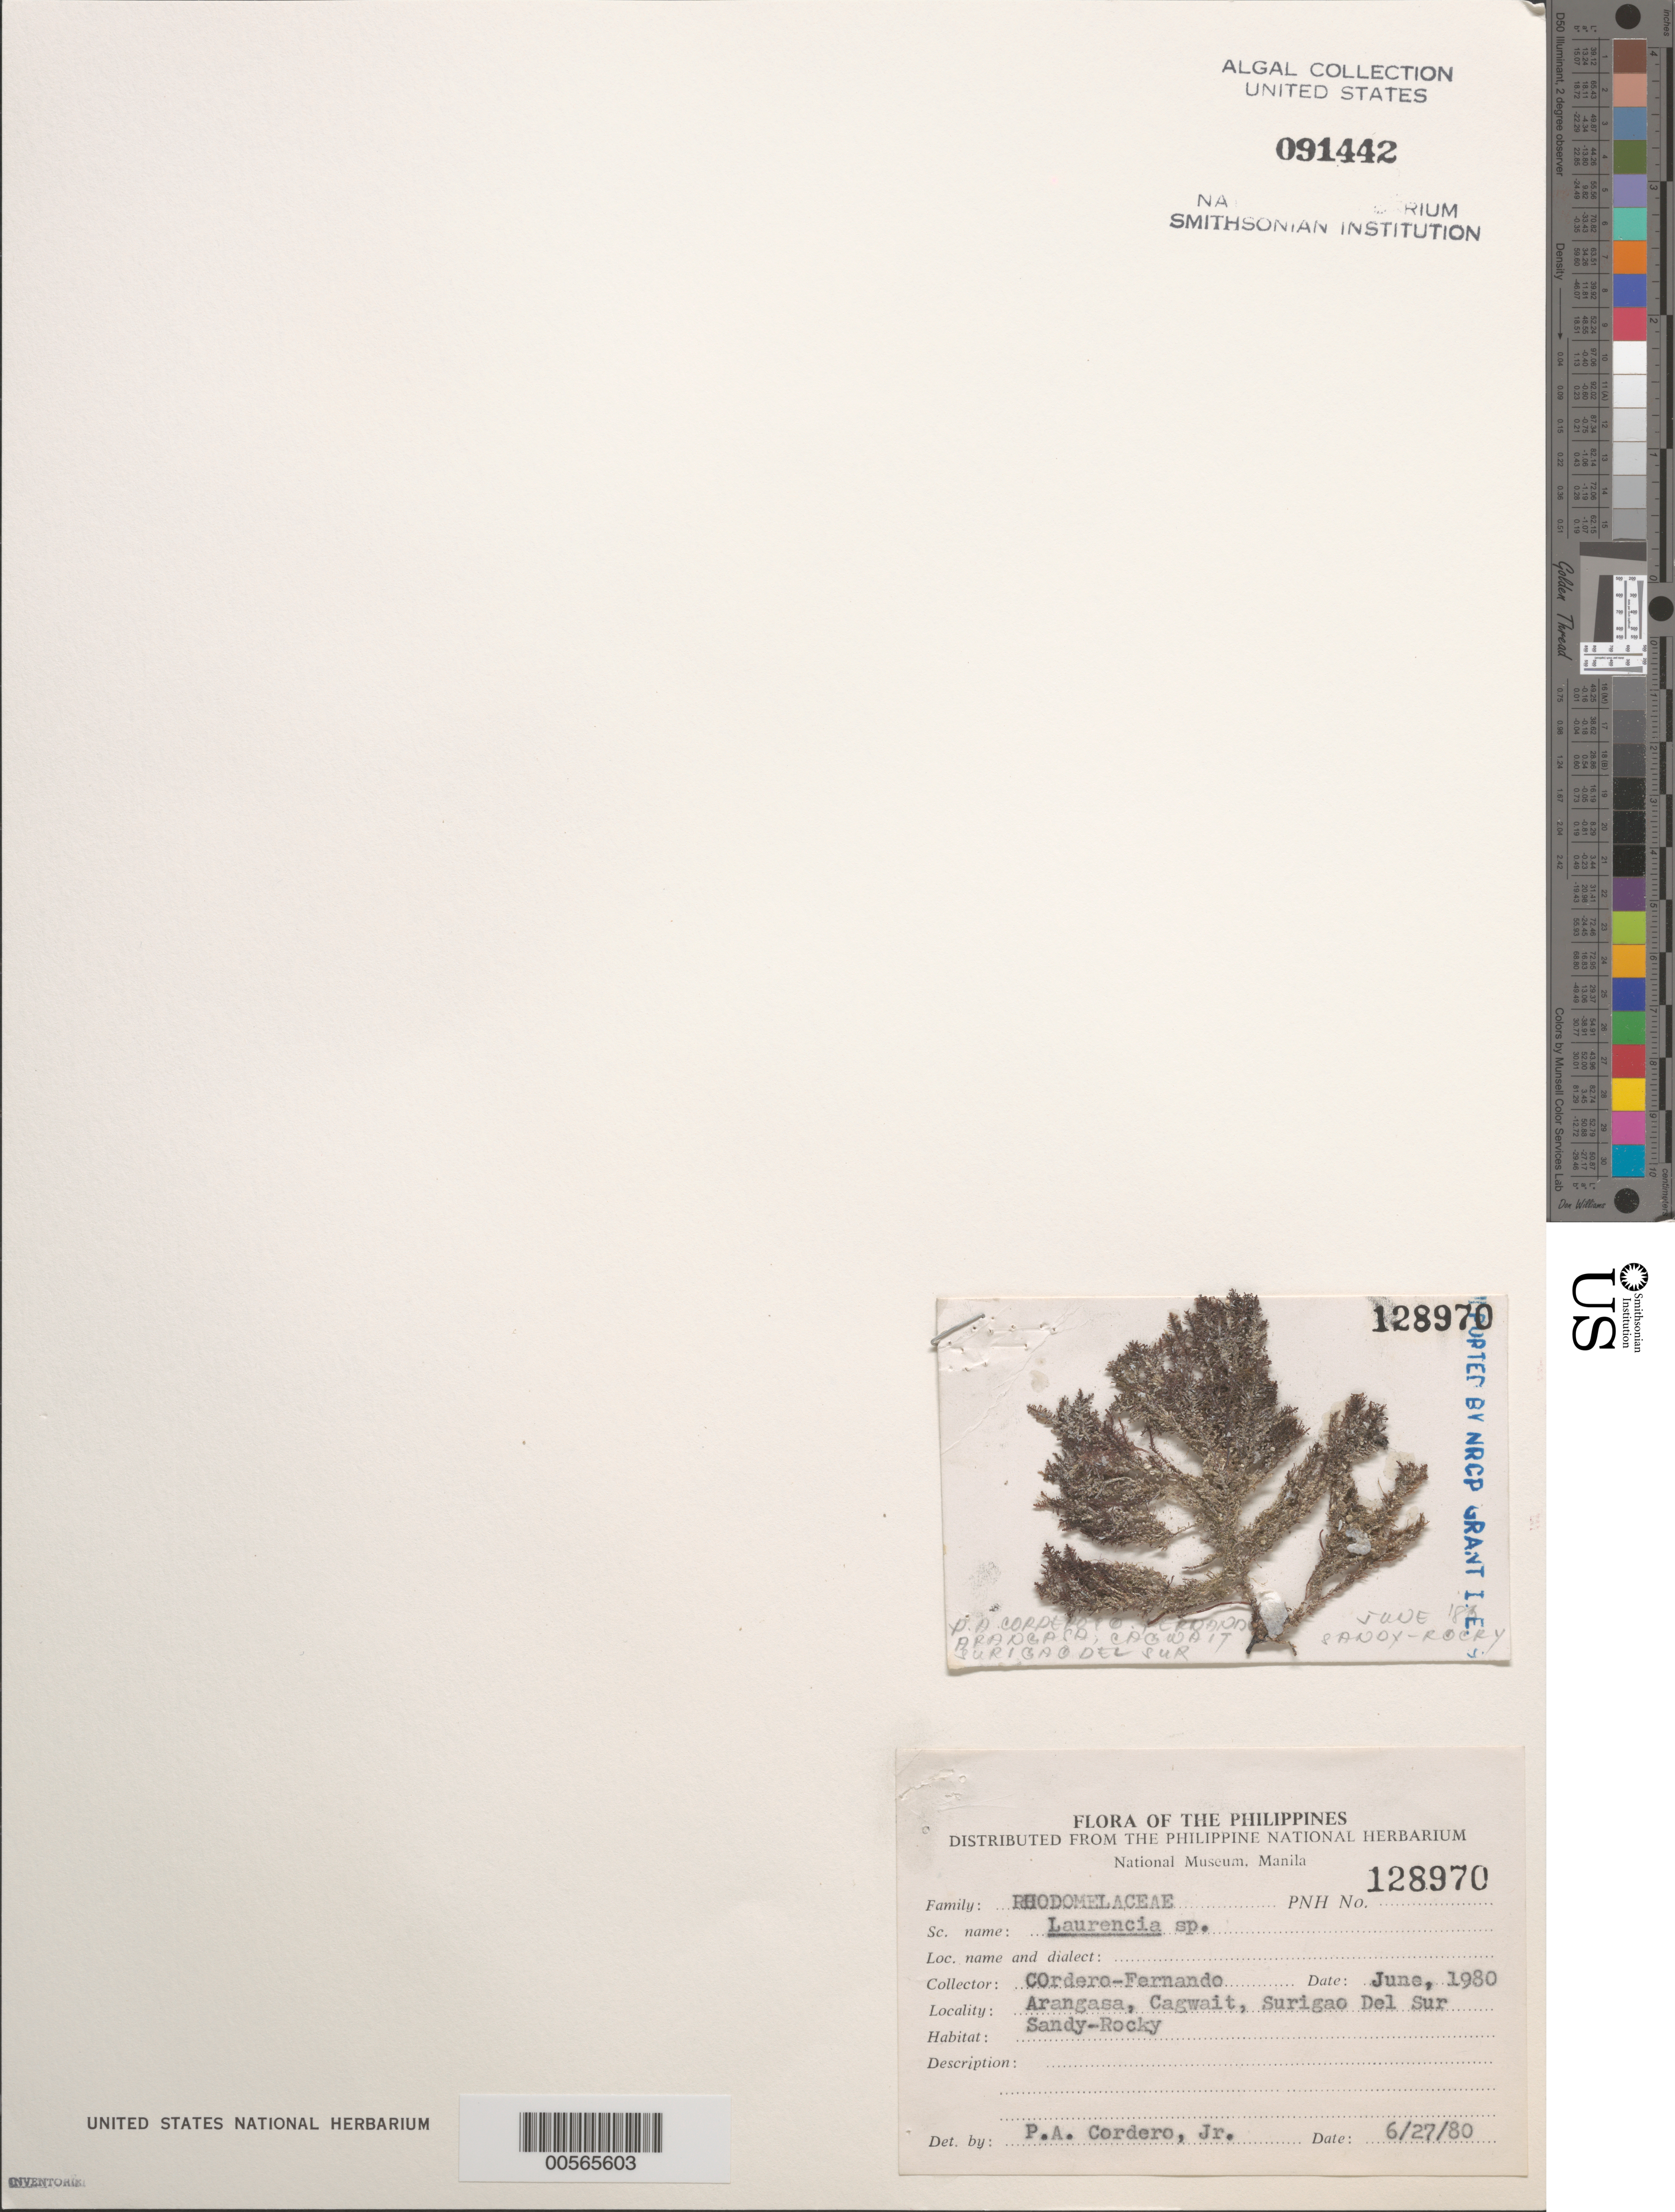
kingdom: Plantae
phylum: Rhodophyta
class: Florideophyceae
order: Ceramiales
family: Rhodomelaceae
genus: Laurencia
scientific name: Laurencia sp.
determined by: Cordero, P. A., Jr.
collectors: P. A. Cordero & O. Fernando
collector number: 128970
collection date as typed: Jun 1980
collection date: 1980-06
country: Philippines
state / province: Caraga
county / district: Surigao del Sur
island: Mindanao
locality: Arangasa, Cagwait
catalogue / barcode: US 91442